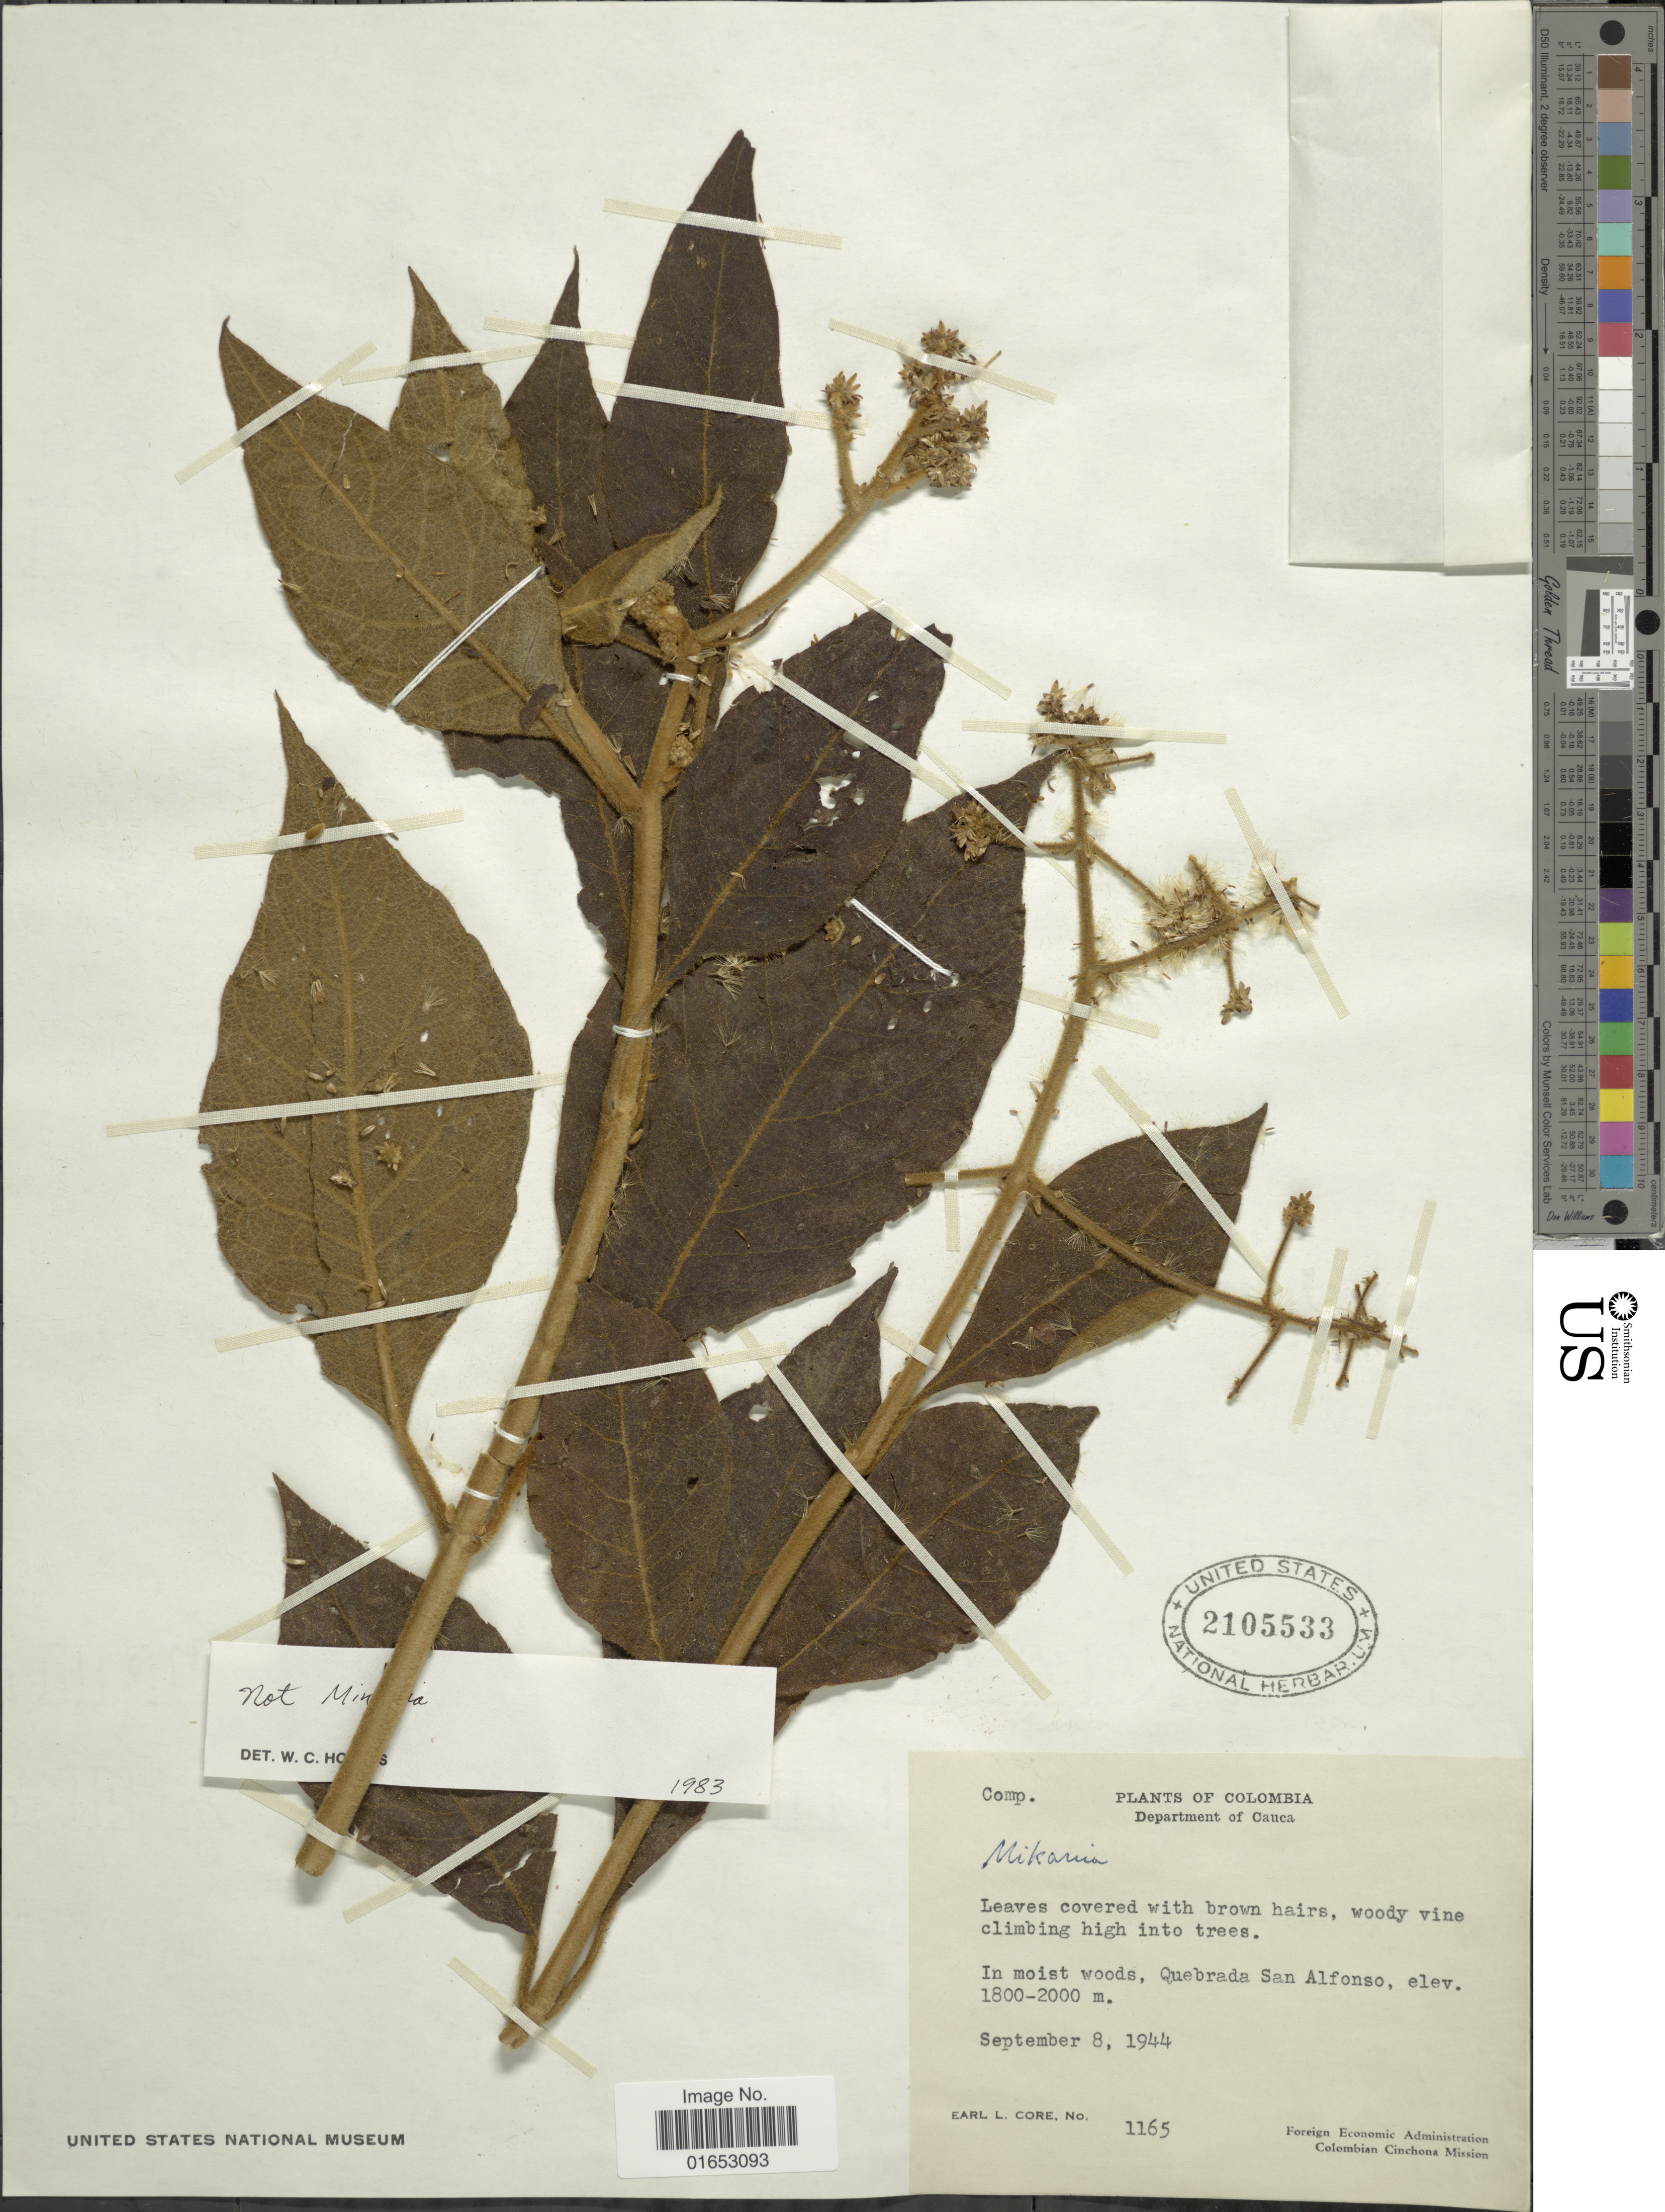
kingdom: Plantae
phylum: Tracheophyta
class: Magnoliopsida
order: Asterales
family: Asteraceae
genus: Condylopodium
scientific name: Condylopodium fuliginosum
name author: (Kunth) R.M. King & H. Rob.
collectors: E. L. Core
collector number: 1165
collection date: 1944-09-08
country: Colombia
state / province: Cauca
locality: Department of Cauca, In moist woods, Quebrada San Alfonso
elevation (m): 1800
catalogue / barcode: US 2105533